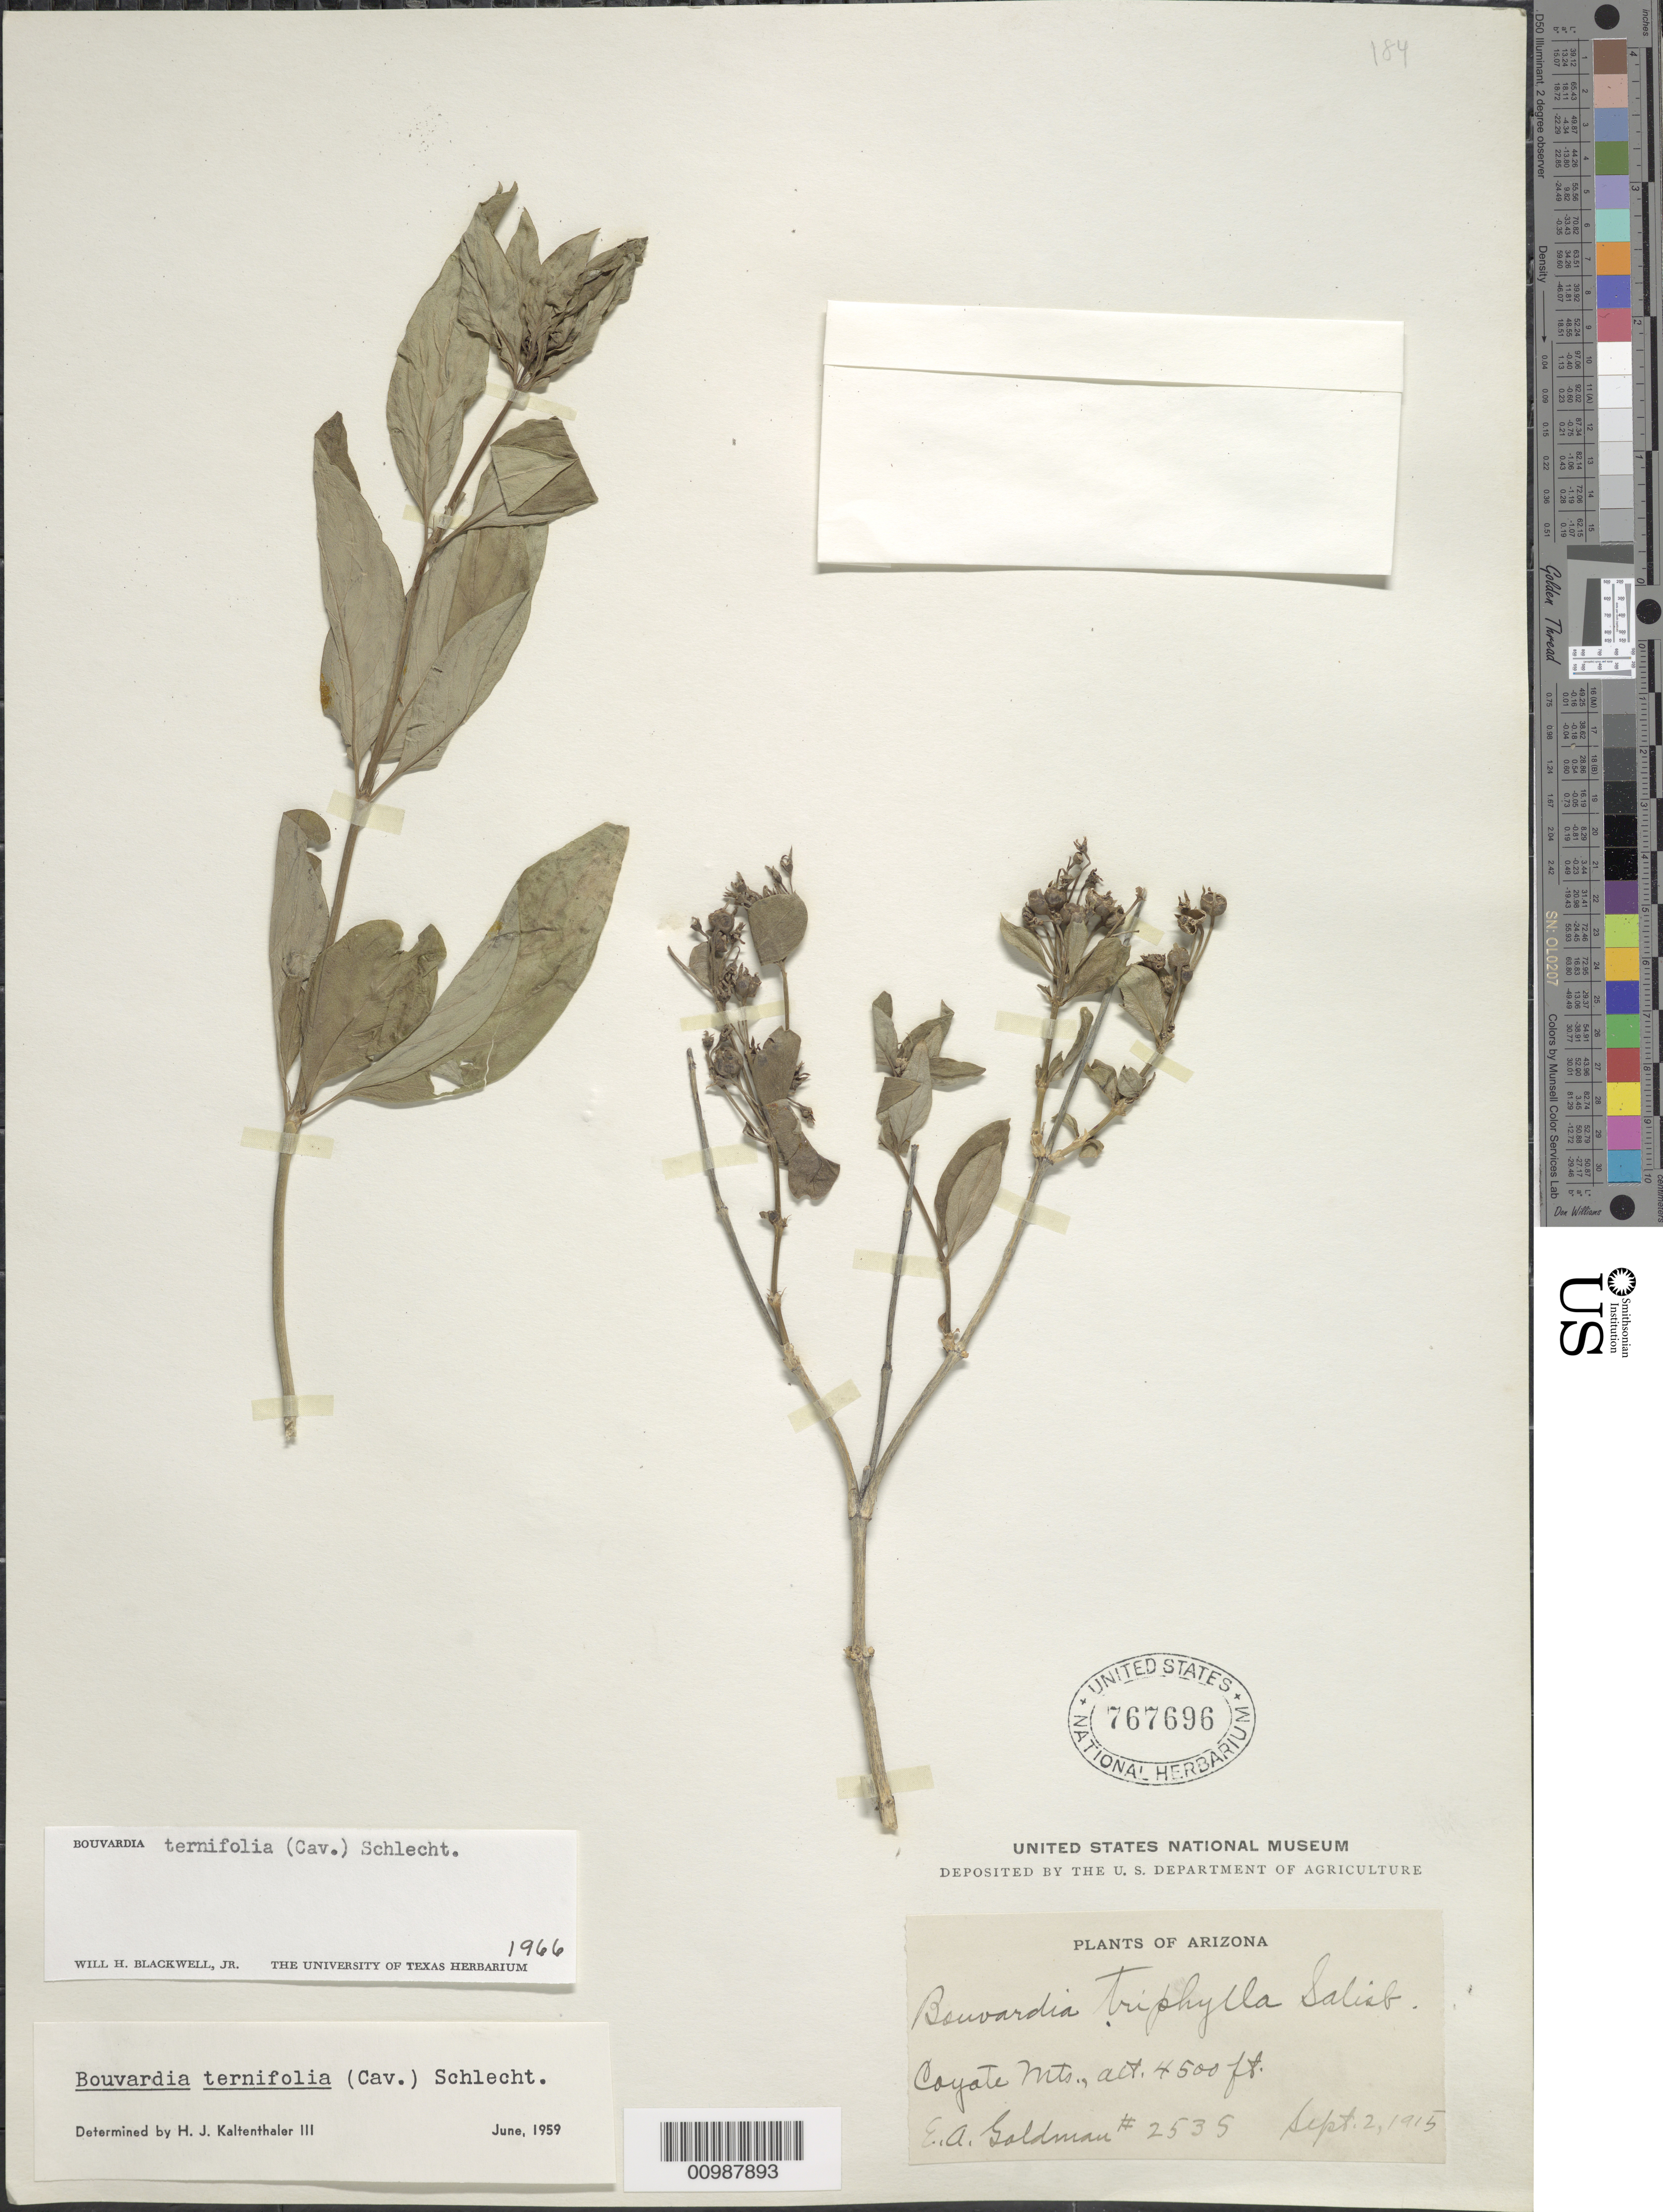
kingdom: Plantae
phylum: Tracheophyta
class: Magnoliopsida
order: Gentianales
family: Rubiaceae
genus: Bouvardia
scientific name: Bouvardia ternifolia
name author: (Cav.) Schltdl.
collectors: E. A. Goldman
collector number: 2535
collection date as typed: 02 Sep 1915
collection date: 1915-09-02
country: United States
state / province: Arizona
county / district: Pima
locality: Coyote Mountains.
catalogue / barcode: US 767696